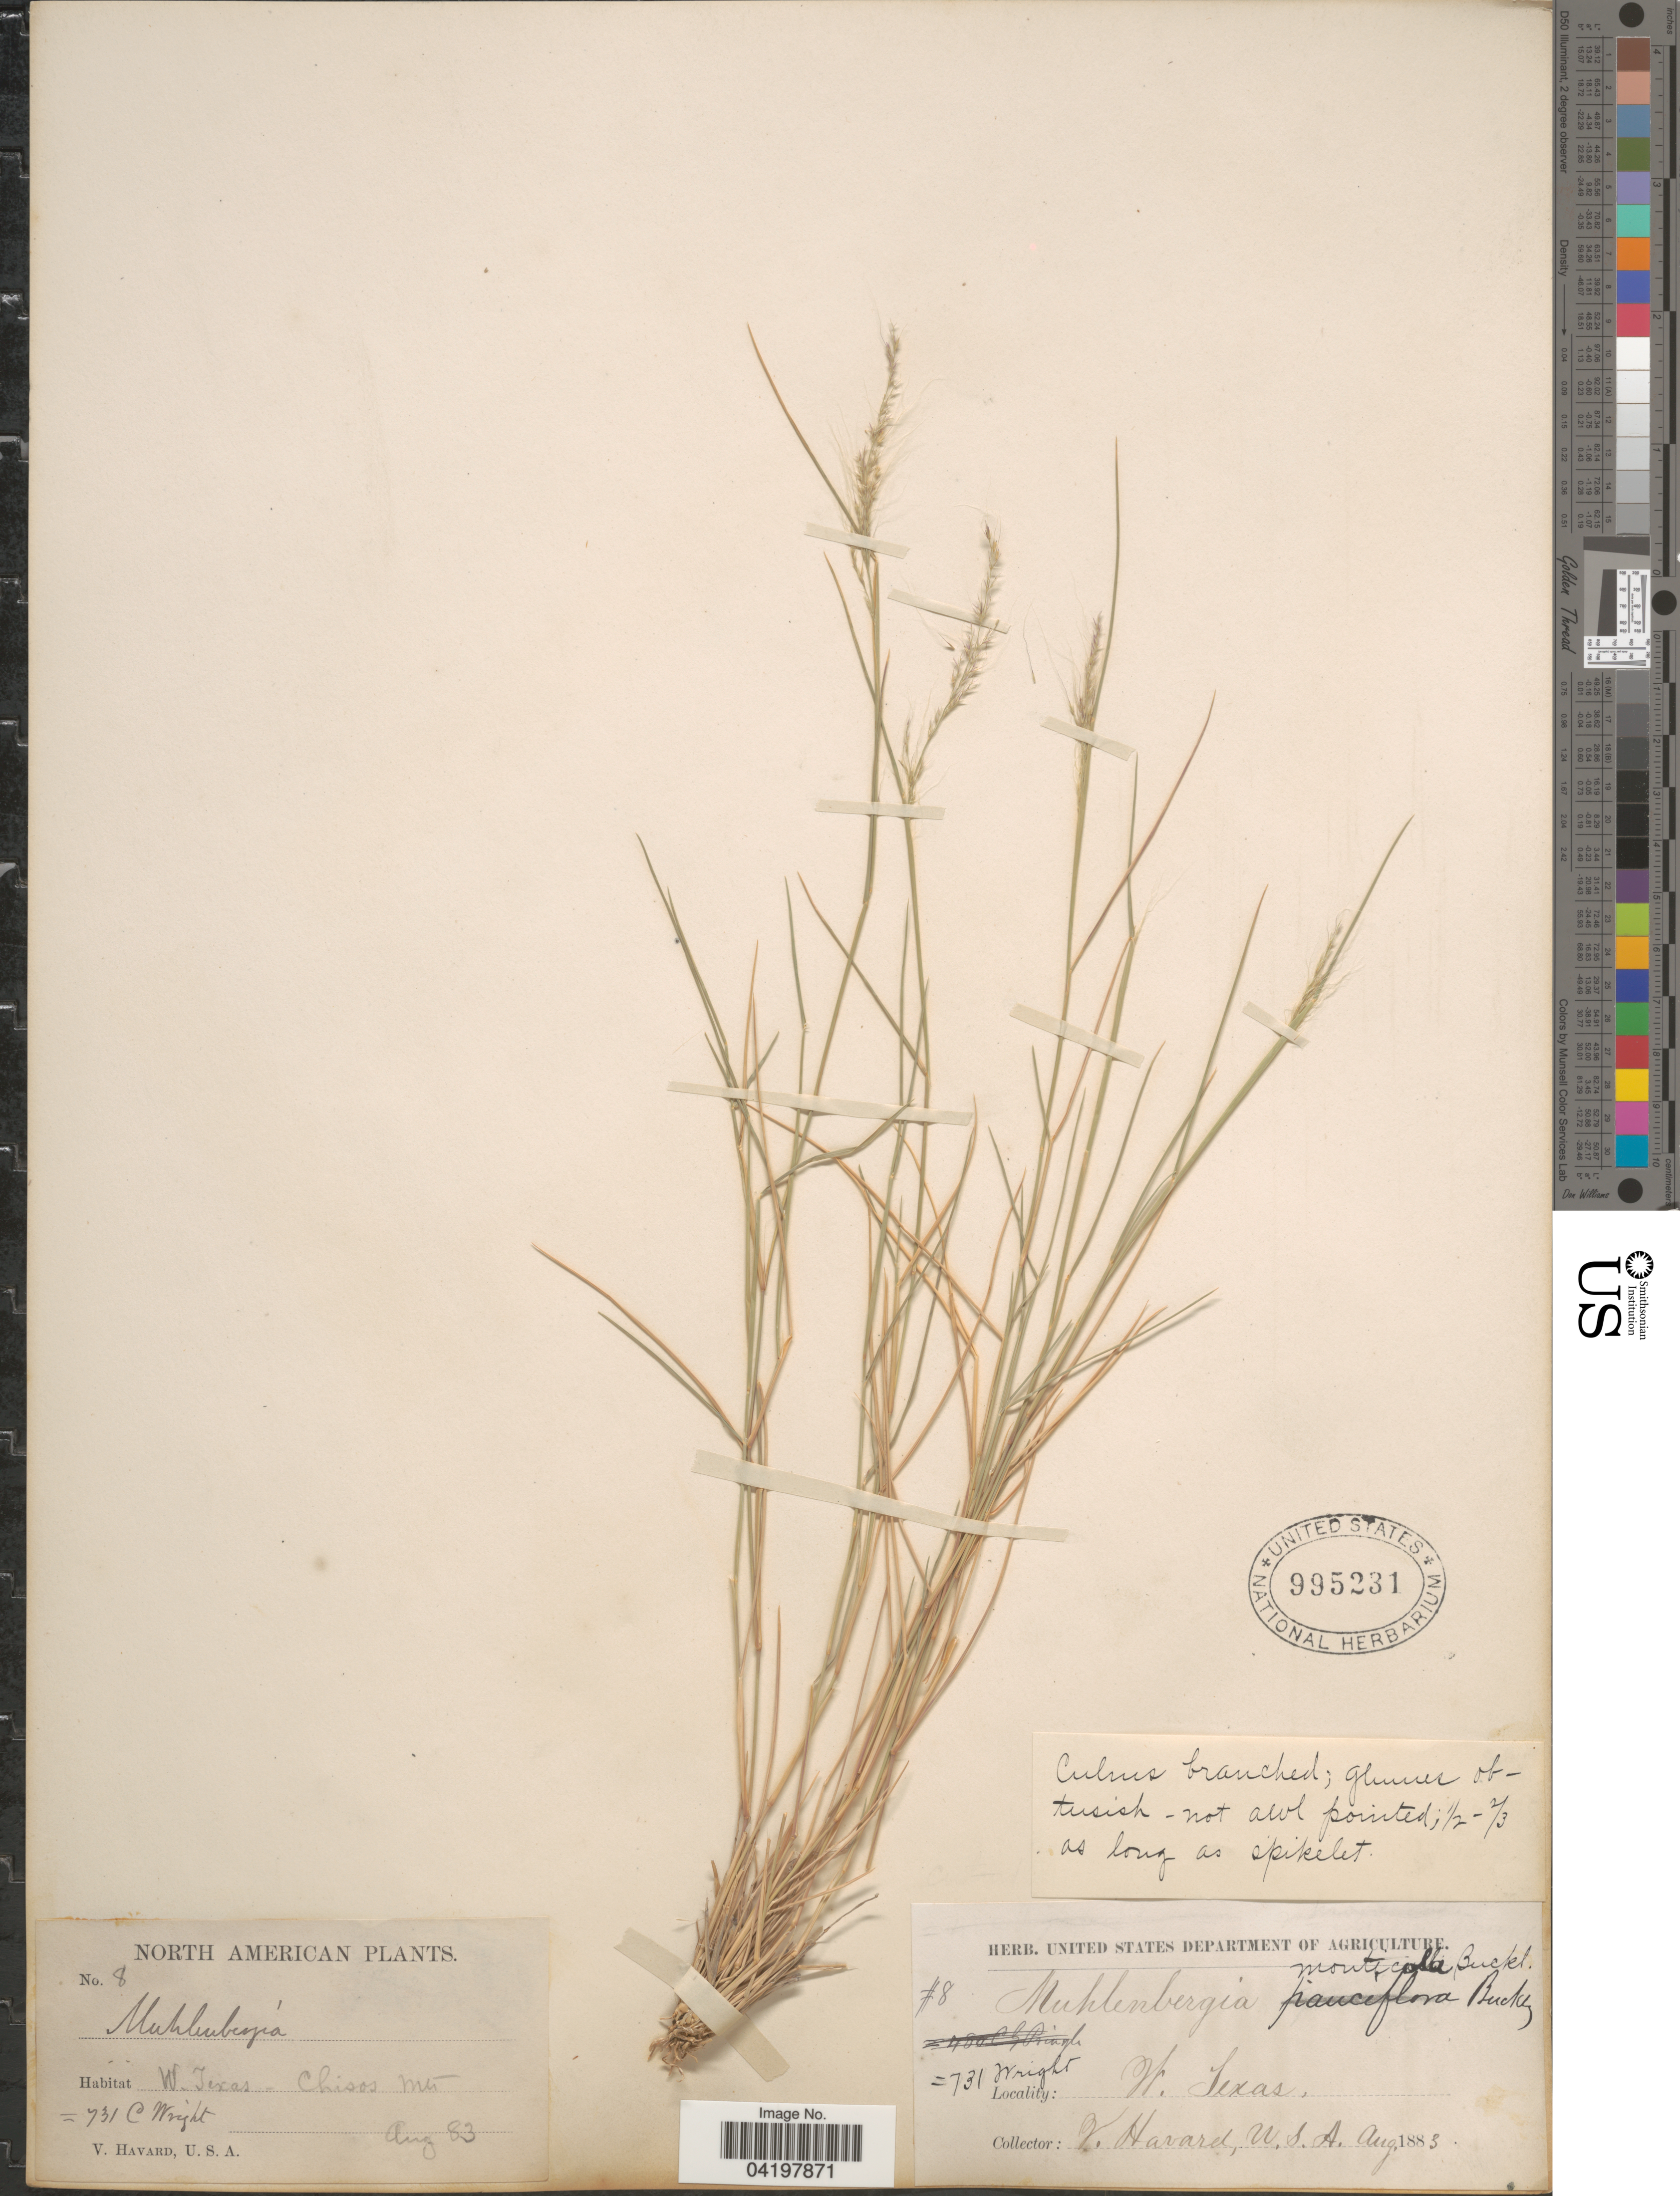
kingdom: Plantae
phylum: Tracheophyta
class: Liliopsida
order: Poales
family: Poaceae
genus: Muhlenbergia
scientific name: Muhlenbergia tenuifolia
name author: (Kunth) Kunth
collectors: V. Havard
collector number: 8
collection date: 1883-08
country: United States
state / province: Texas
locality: W. Texas - Chisos Mts.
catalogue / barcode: US 995231